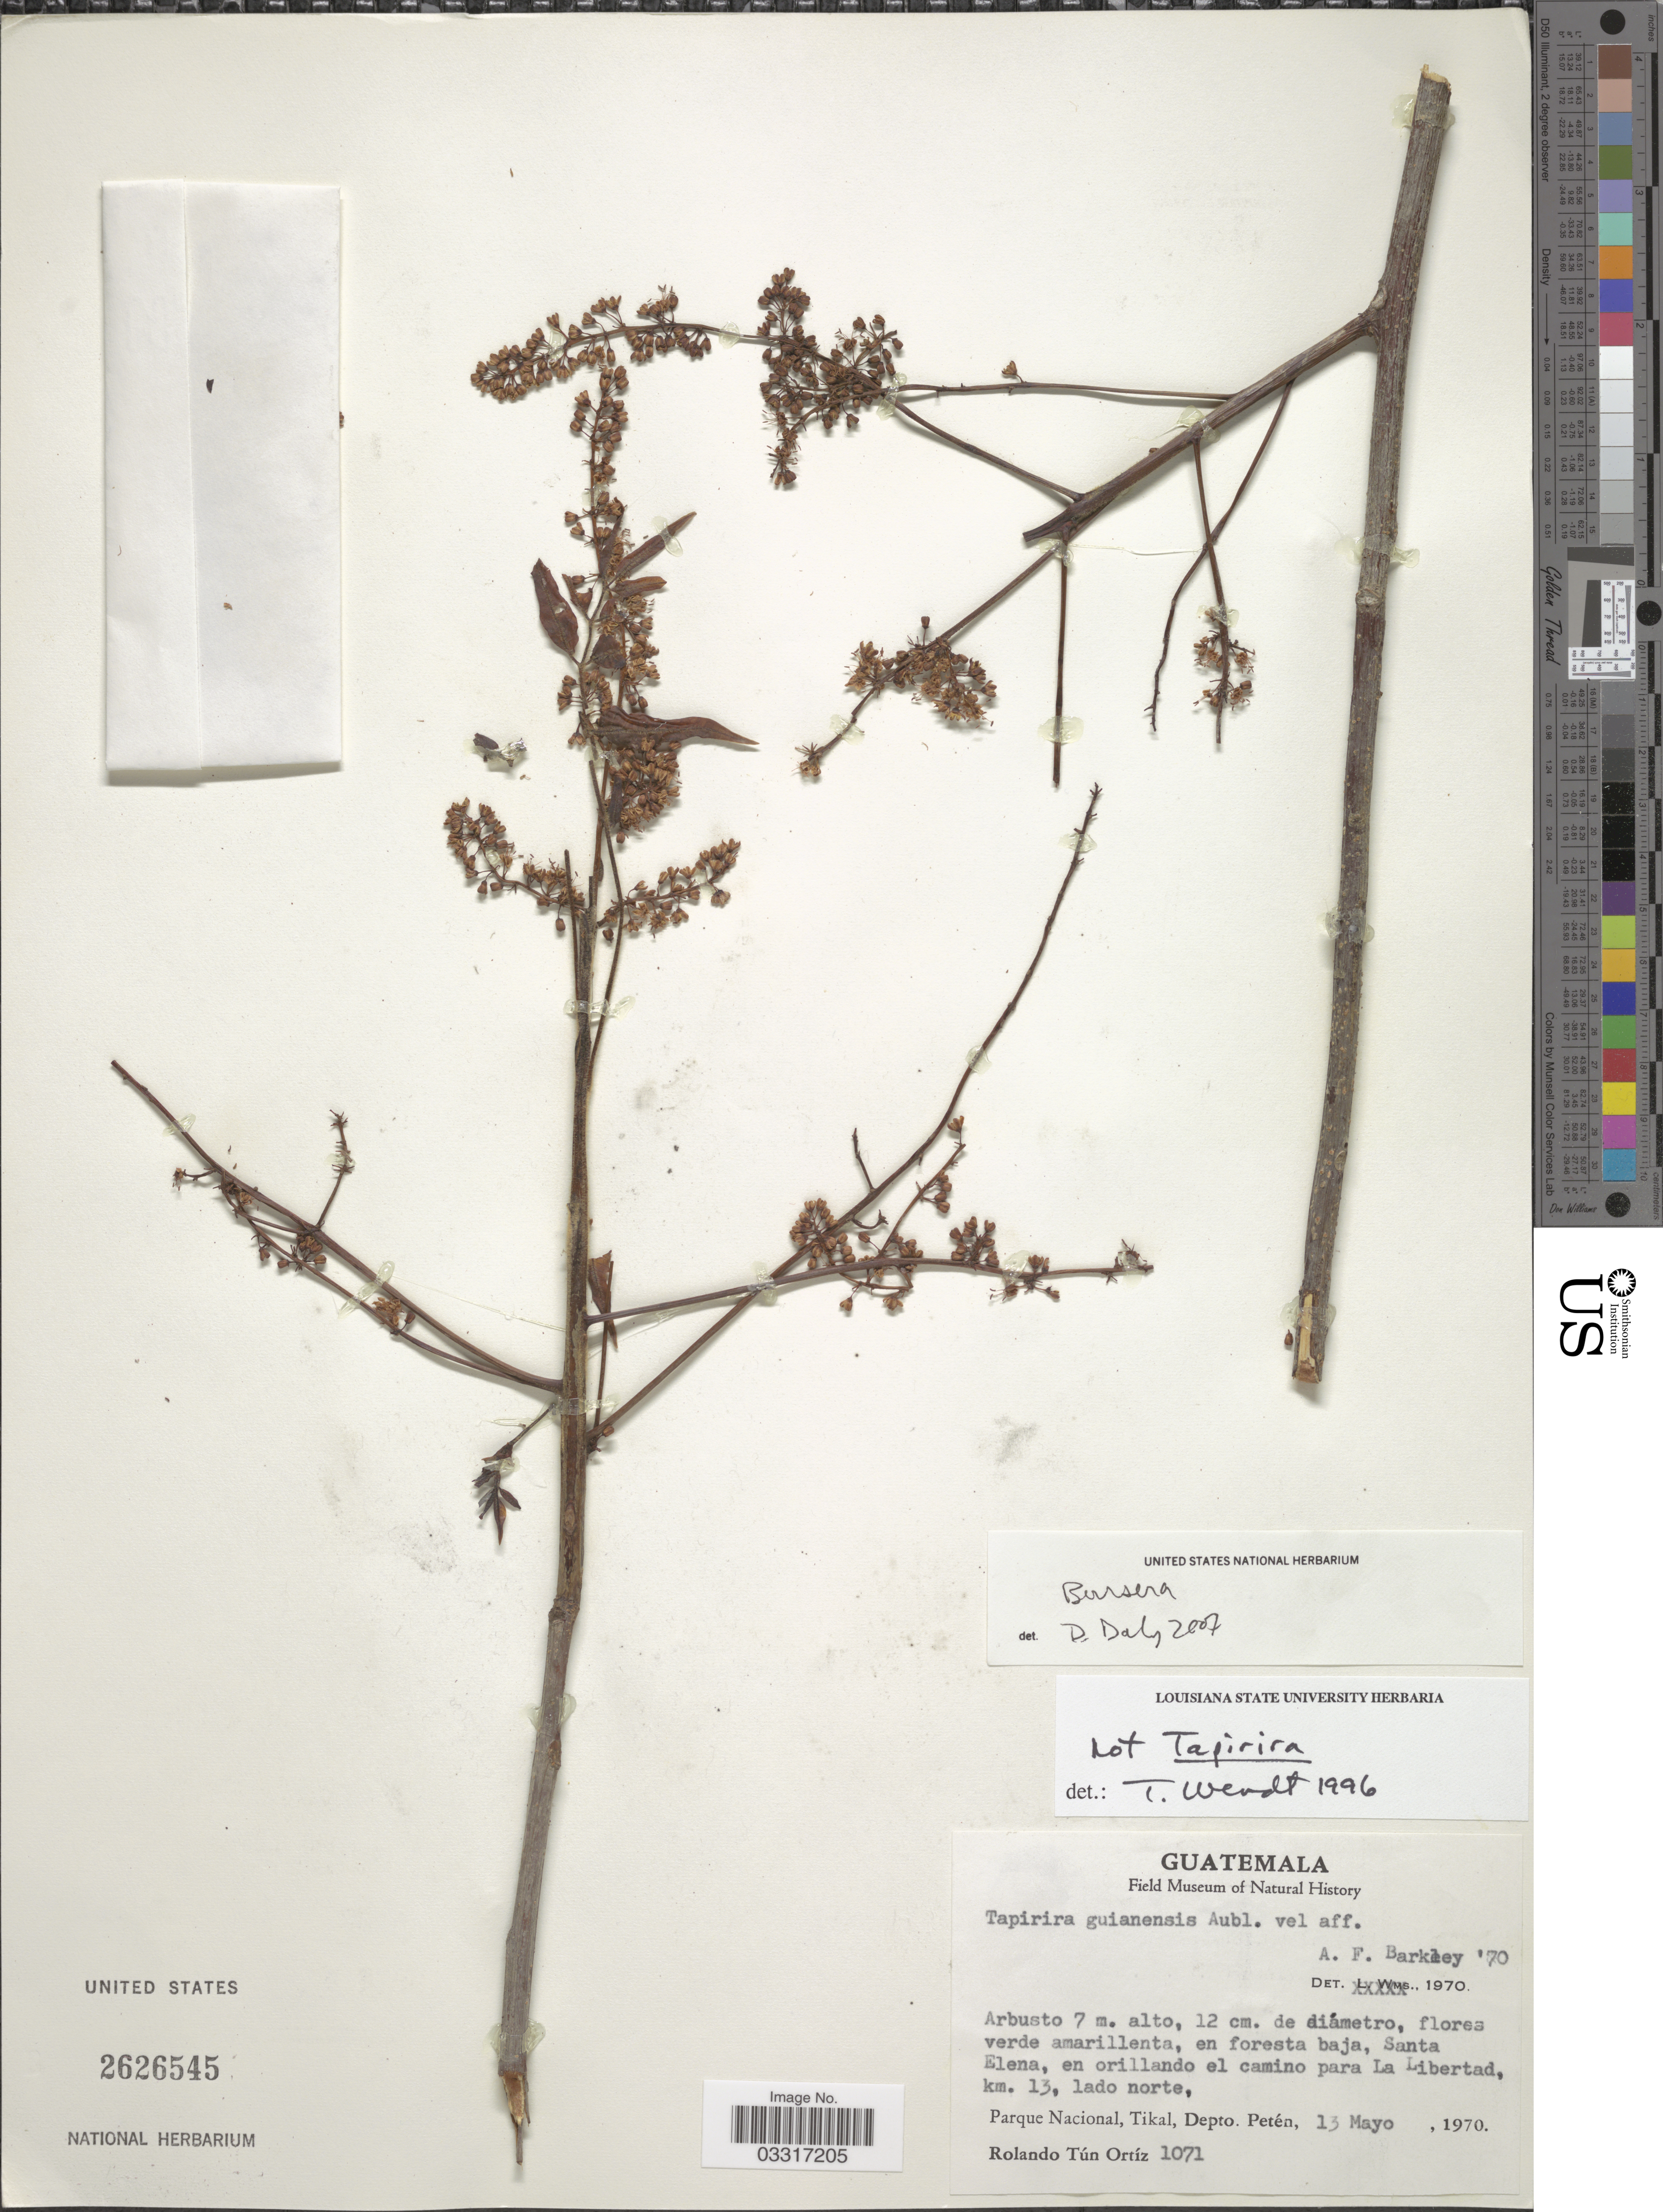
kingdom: Plantae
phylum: Tracheophyta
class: Magnoliopsida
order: Sapindales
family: Burseraceae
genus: Bursera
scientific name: Bursera sp.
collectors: R. Tún Ortíz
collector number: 1071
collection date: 1970-05-13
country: Guatemala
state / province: El Petén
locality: En foresta baja, Santa Elena, en orillando el camino para La Libertad, km. 13, lado norte, Parque Nacional, Tikal, Depto. Petén.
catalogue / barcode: US 2626545